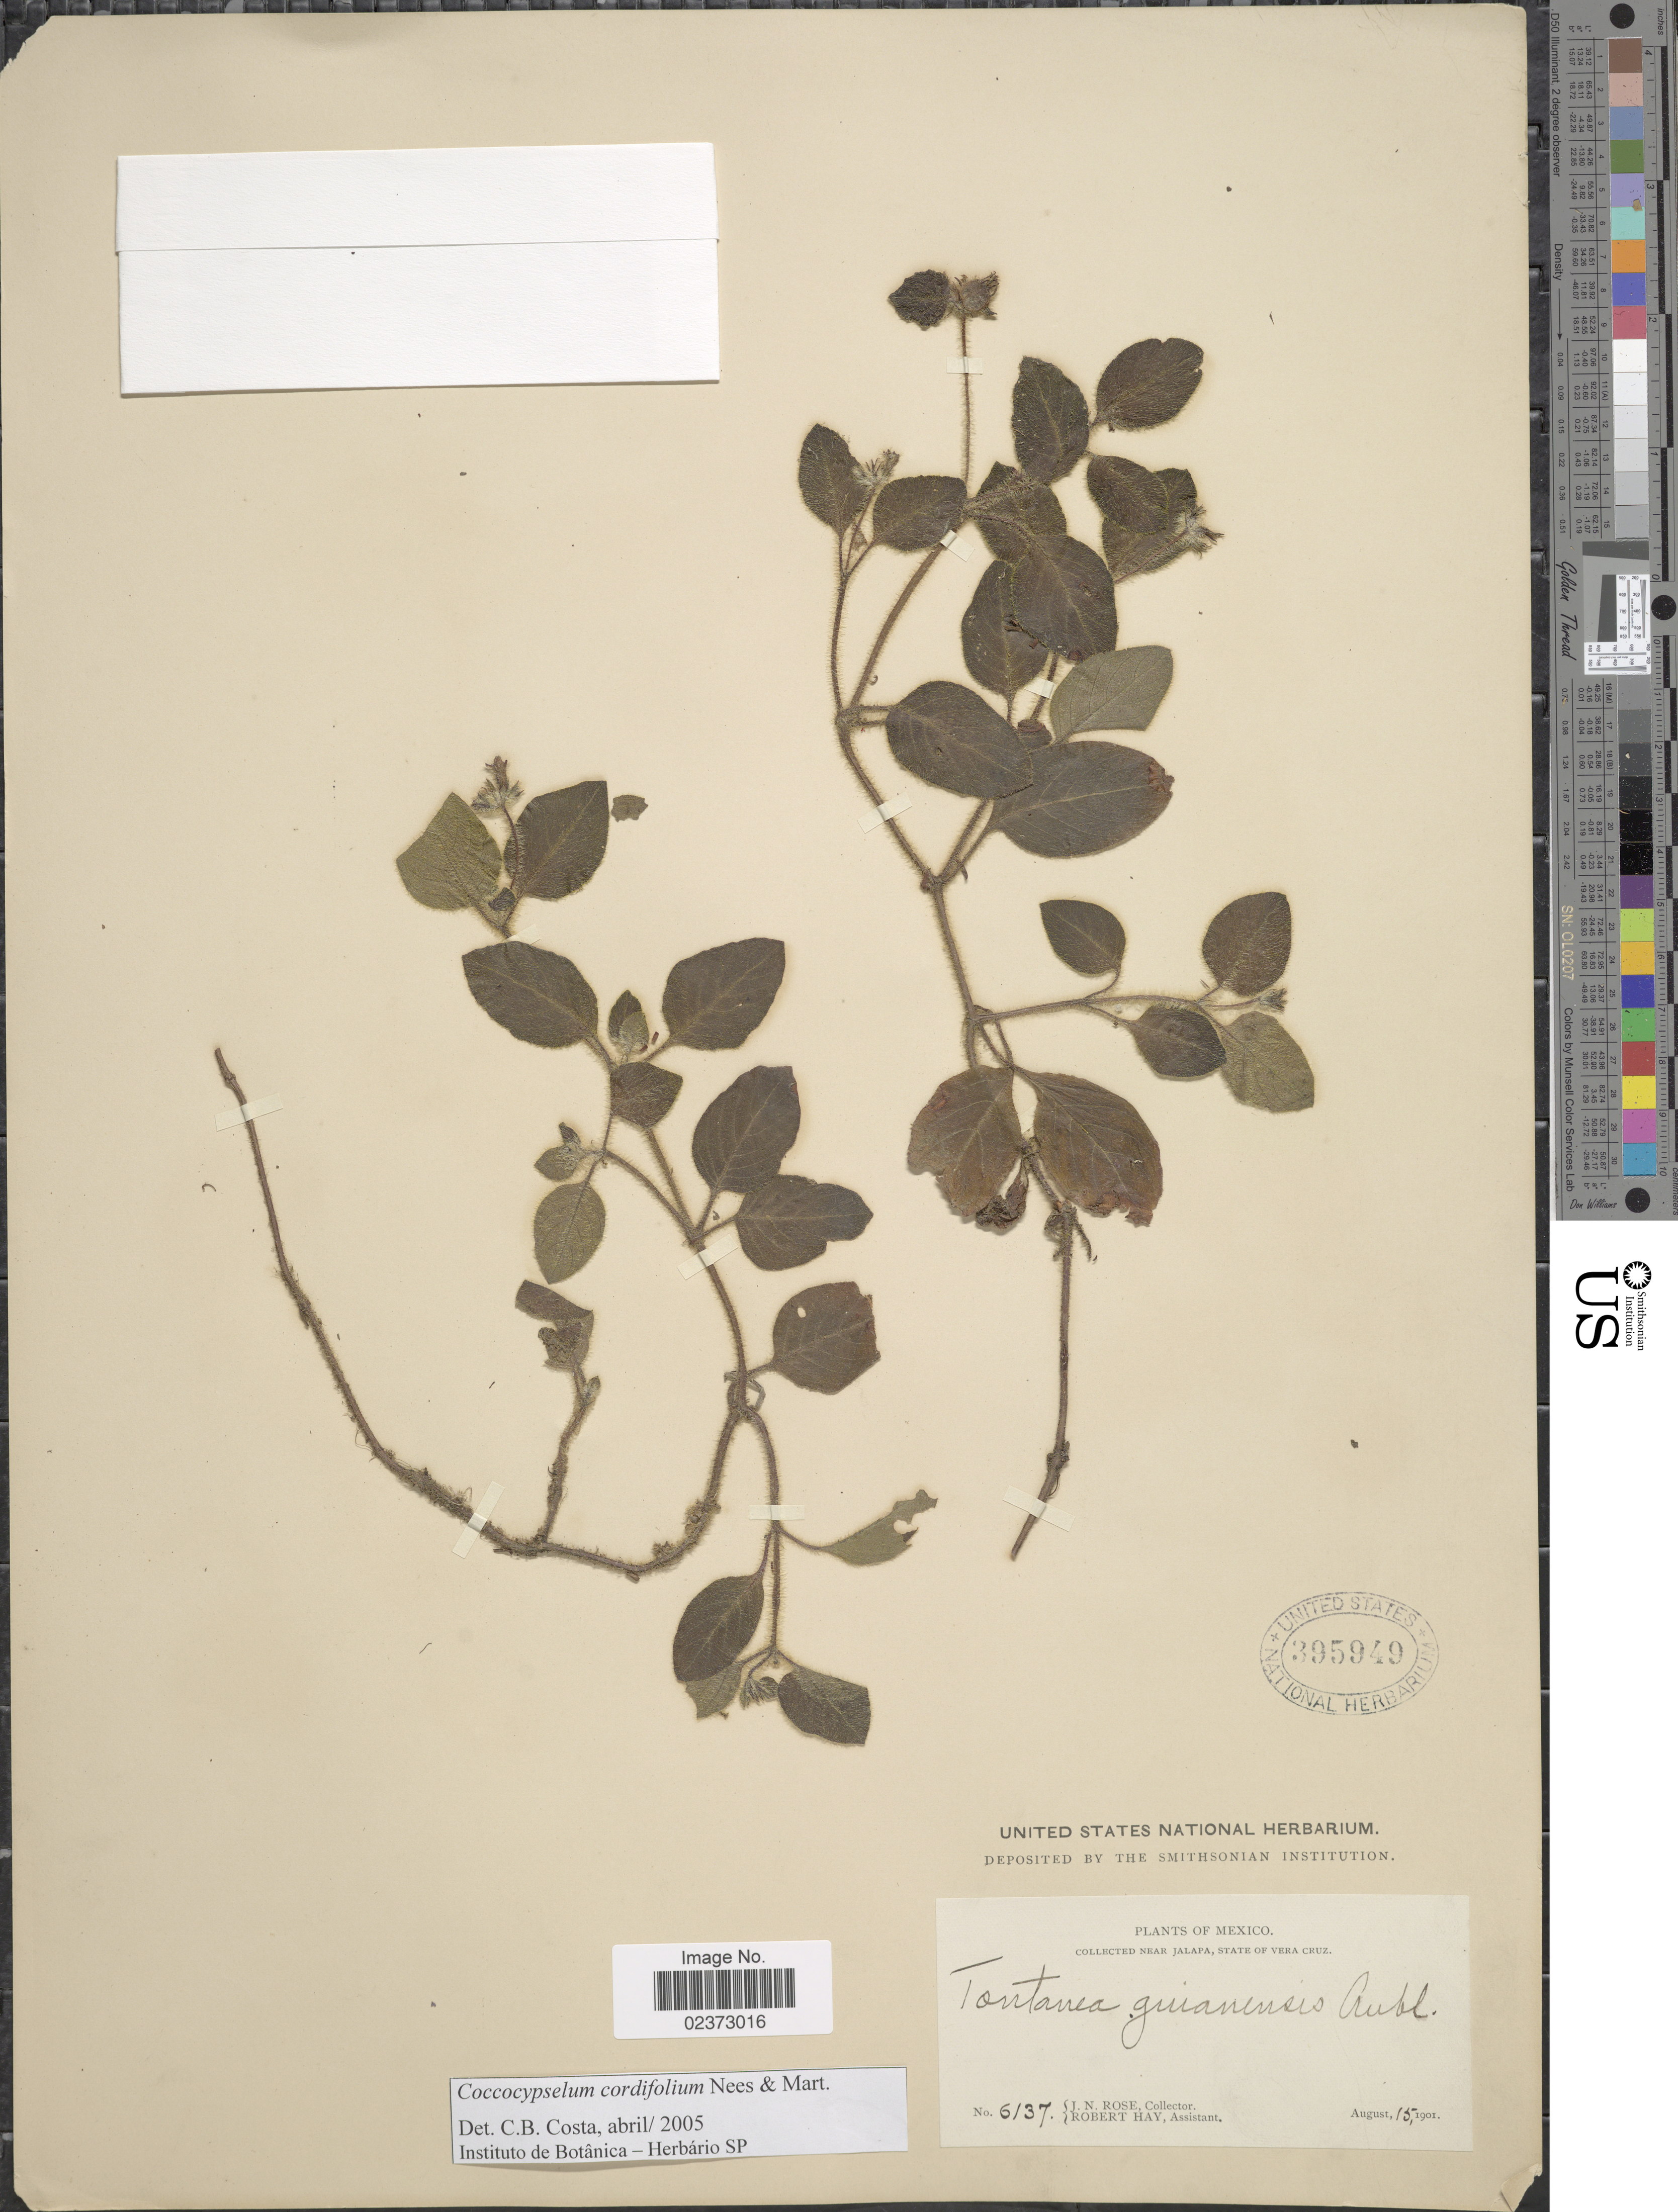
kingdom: Plantae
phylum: Tracheophyta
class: Magnoliopsida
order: Gentianales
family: Rubiaceae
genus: Coccocypselum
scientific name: Coccocypselum cordifolium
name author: Nees & Mart.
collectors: J. N. Rose & R. H. Hay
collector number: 6137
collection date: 1901-08-15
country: Mexico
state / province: Veracruz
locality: Near Jalapa, State of Vera Cruz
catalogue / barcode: US 395949